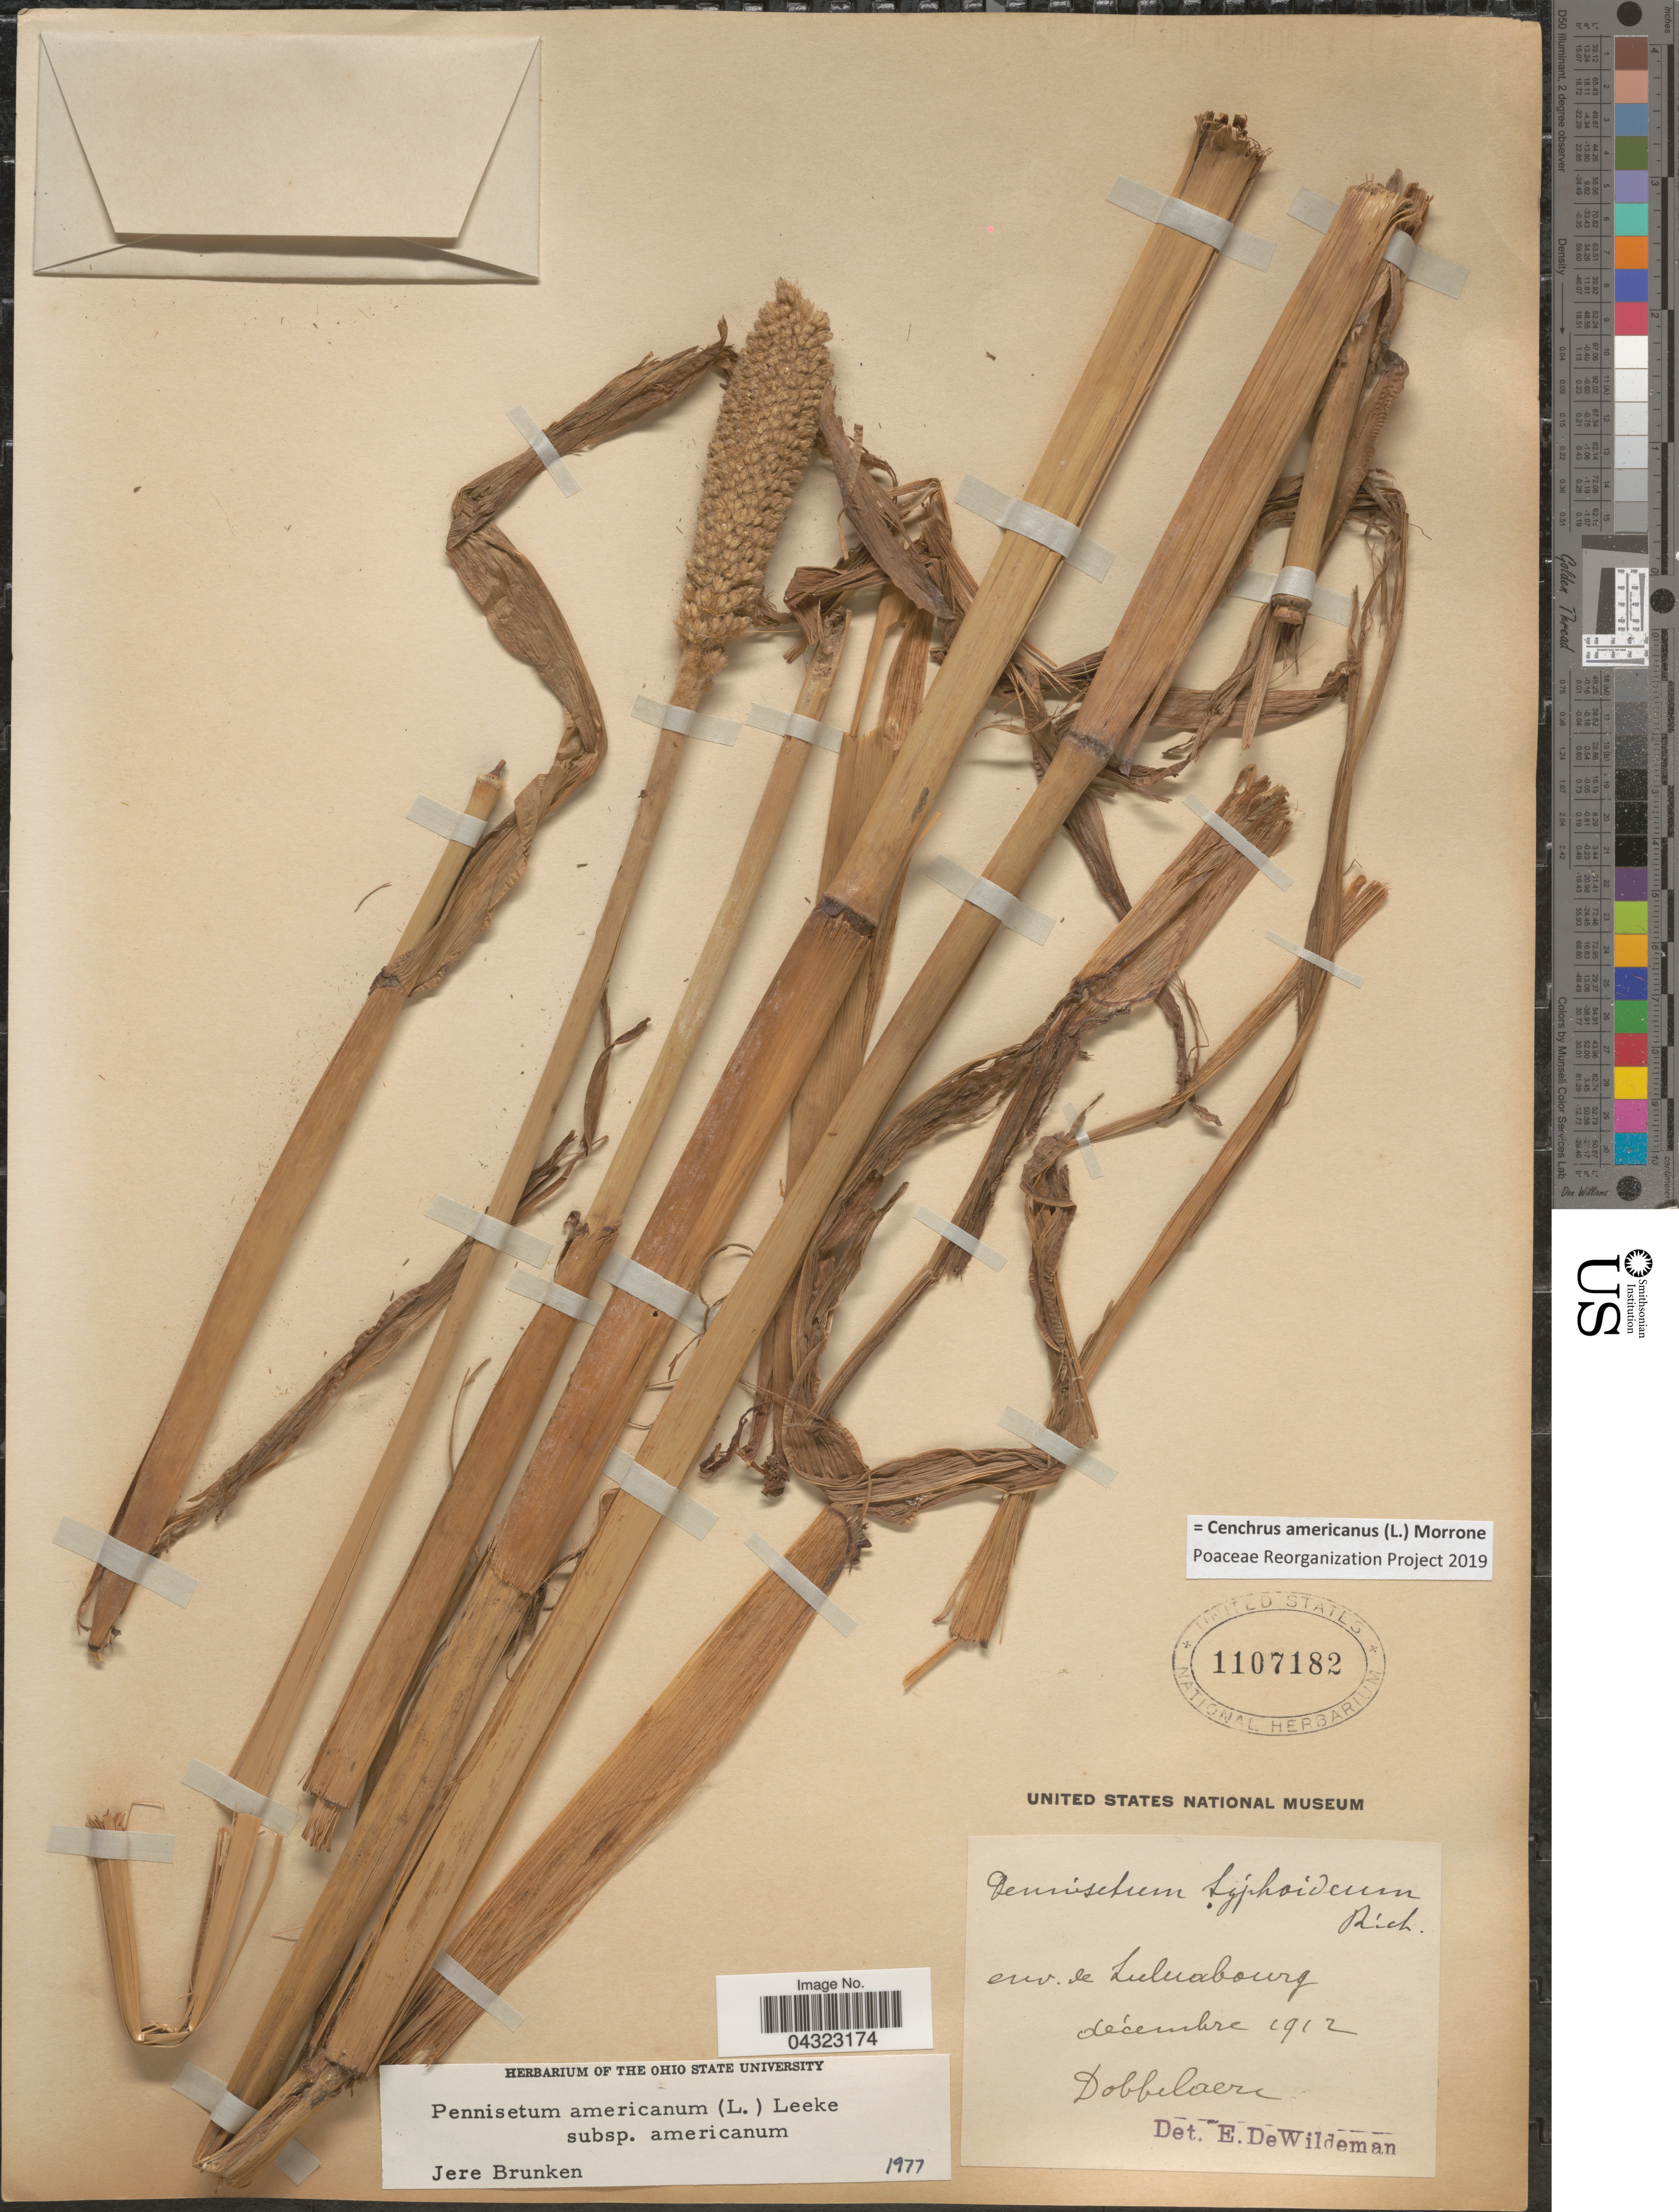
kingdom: Plantae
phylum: Tracheophyta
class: Liliopsida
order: Poales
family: Poaceae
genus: Cenchrus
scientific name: Cenchrus americanus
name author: (L.) Morrone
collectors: Dobbelaere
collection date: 1912-12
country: Congo, Democratic Republic of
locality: Env. de Luluabourg.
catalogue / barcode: US 1107182